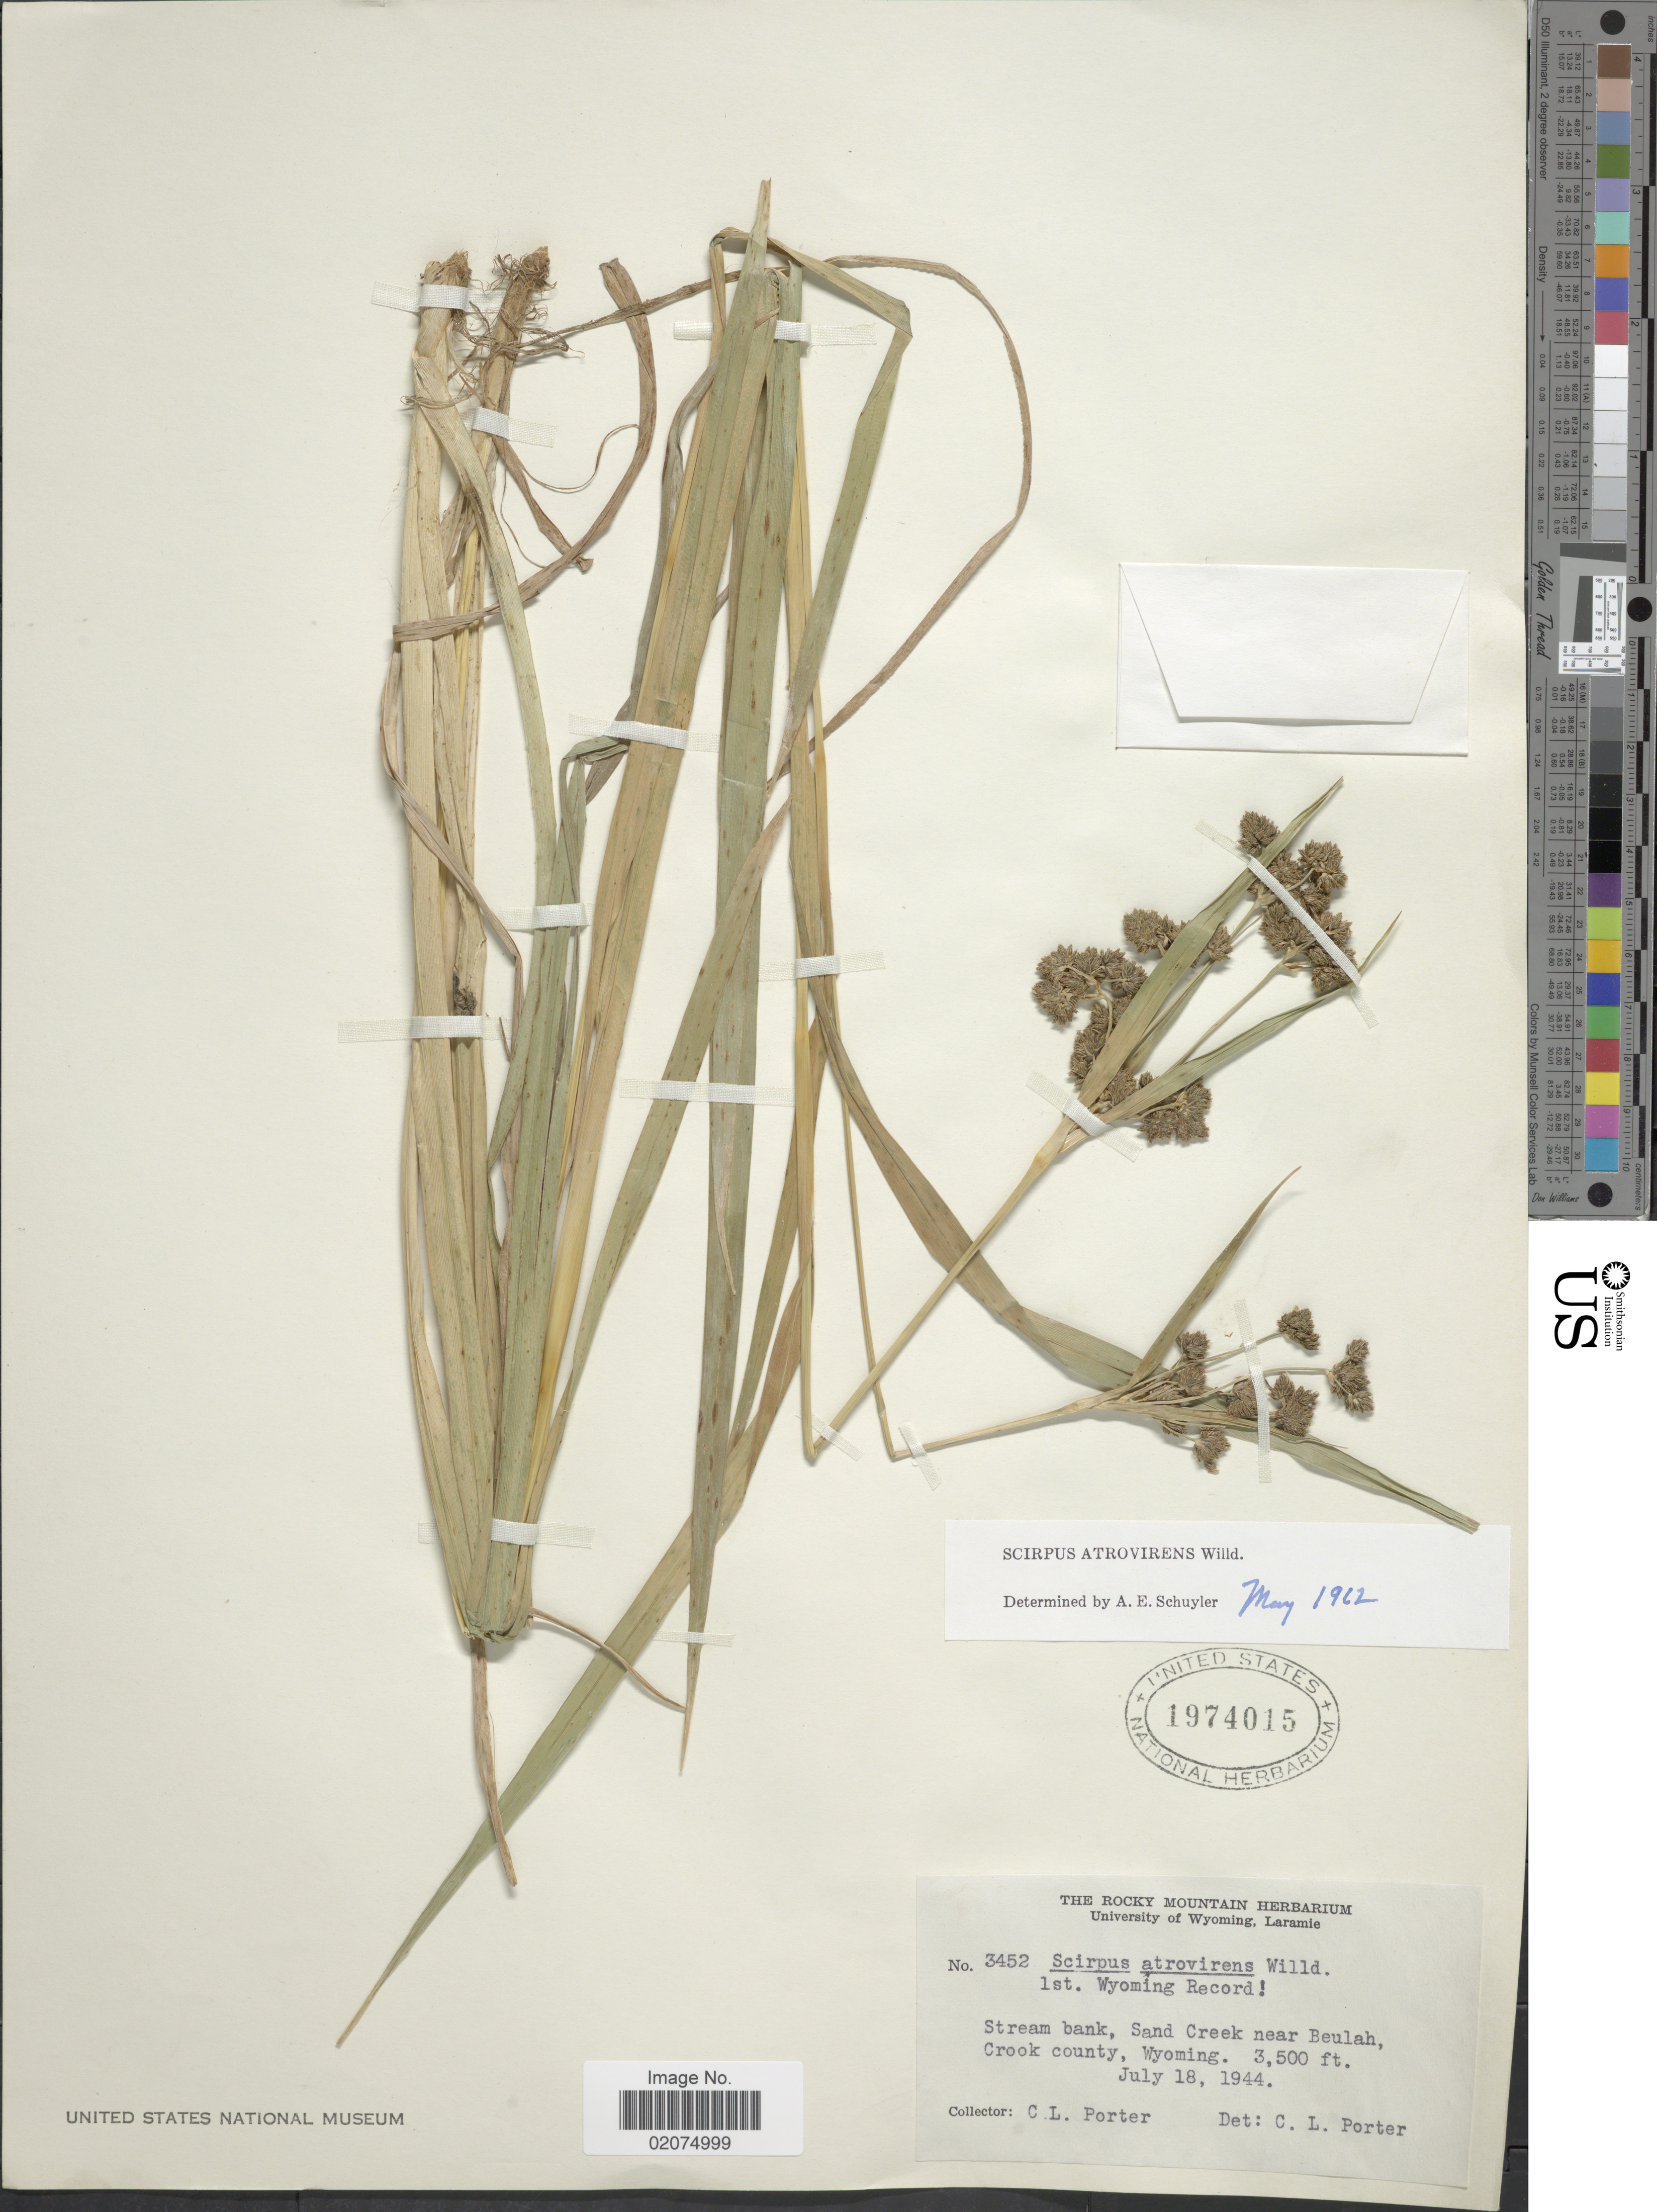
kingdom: Plantae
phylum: Tracheophyta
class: Liliopsida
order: Poales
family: Cyperaceae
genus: Scirpus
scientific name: Scirpus atrovirens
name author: Willd.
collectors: C. L. Porter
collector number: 3452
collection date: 1944-07-18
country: United States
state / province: Wyoming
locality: Sand Creek near Beulah, Crook County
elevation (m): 1067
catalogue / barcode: US 1974015